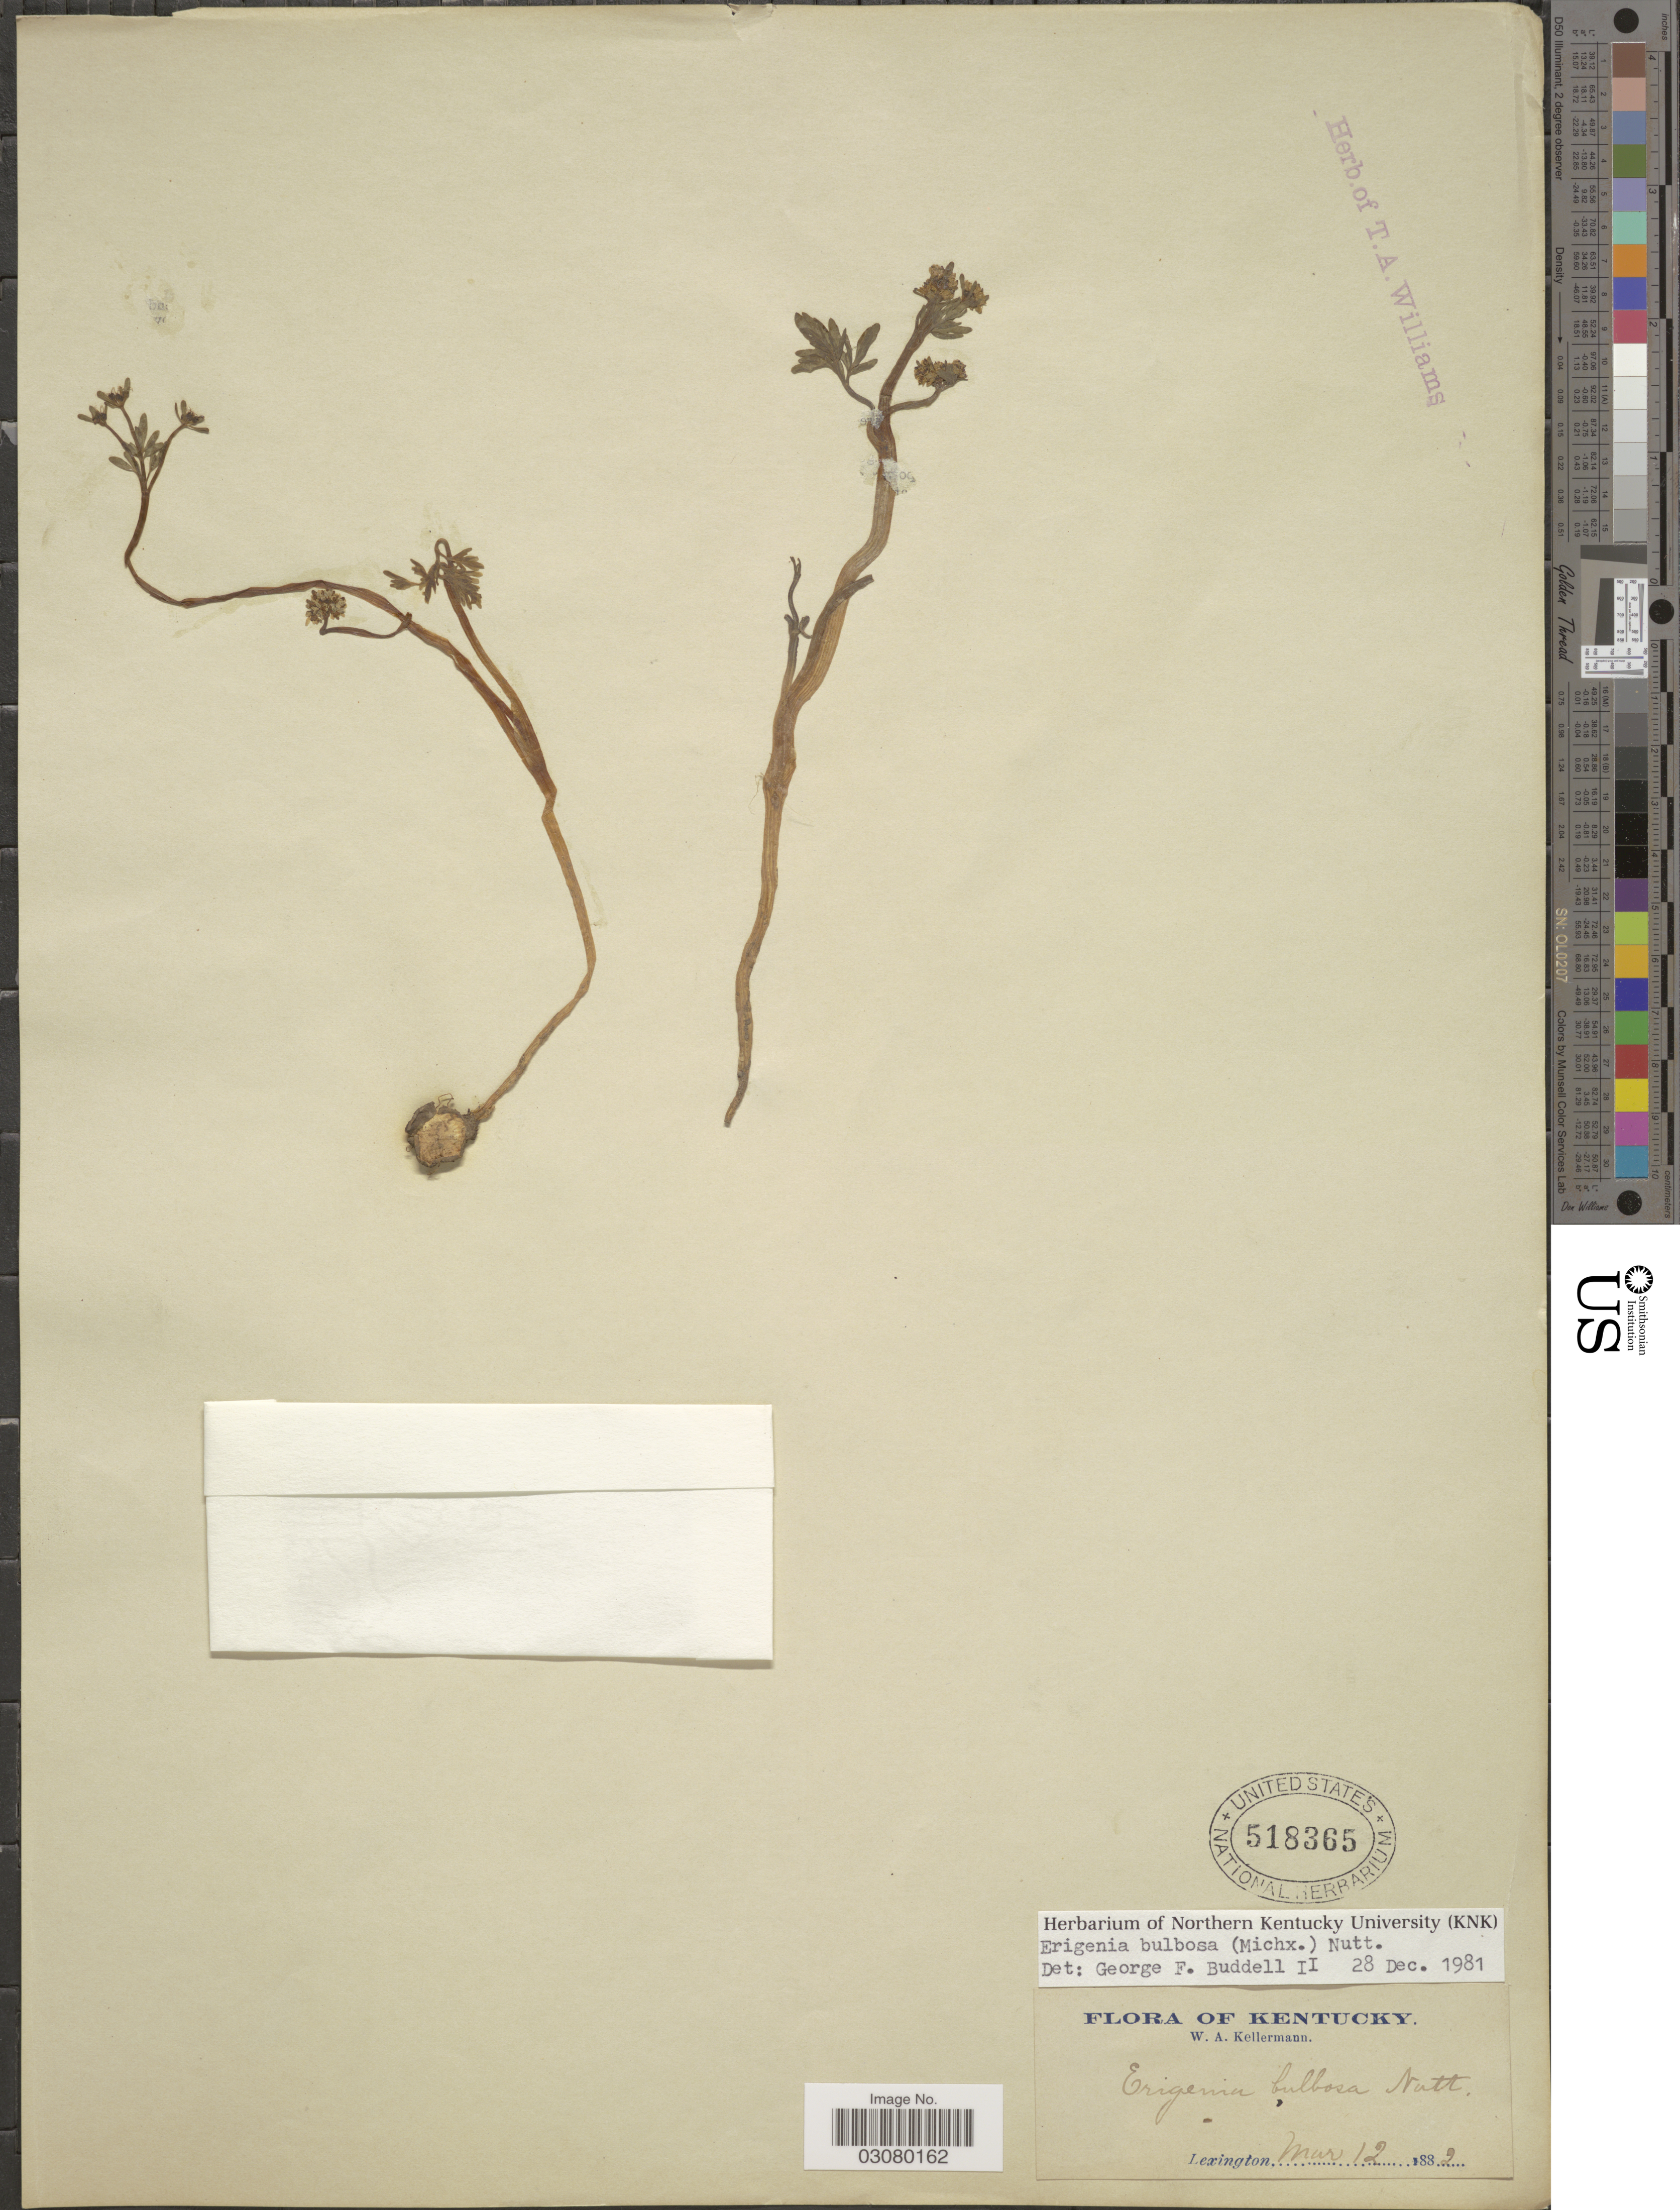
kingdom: Plantae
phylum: Tracheophyta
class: Magnoliopsida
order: Apiales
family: Apiaceae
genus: Erigenia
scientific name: Erigenia bulbosa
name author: (Michx.) Nutt.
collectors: W. A. Kellermann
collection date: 1882-03-12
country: United States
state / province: Kentucky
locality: Lexington.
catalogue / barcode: US 518365